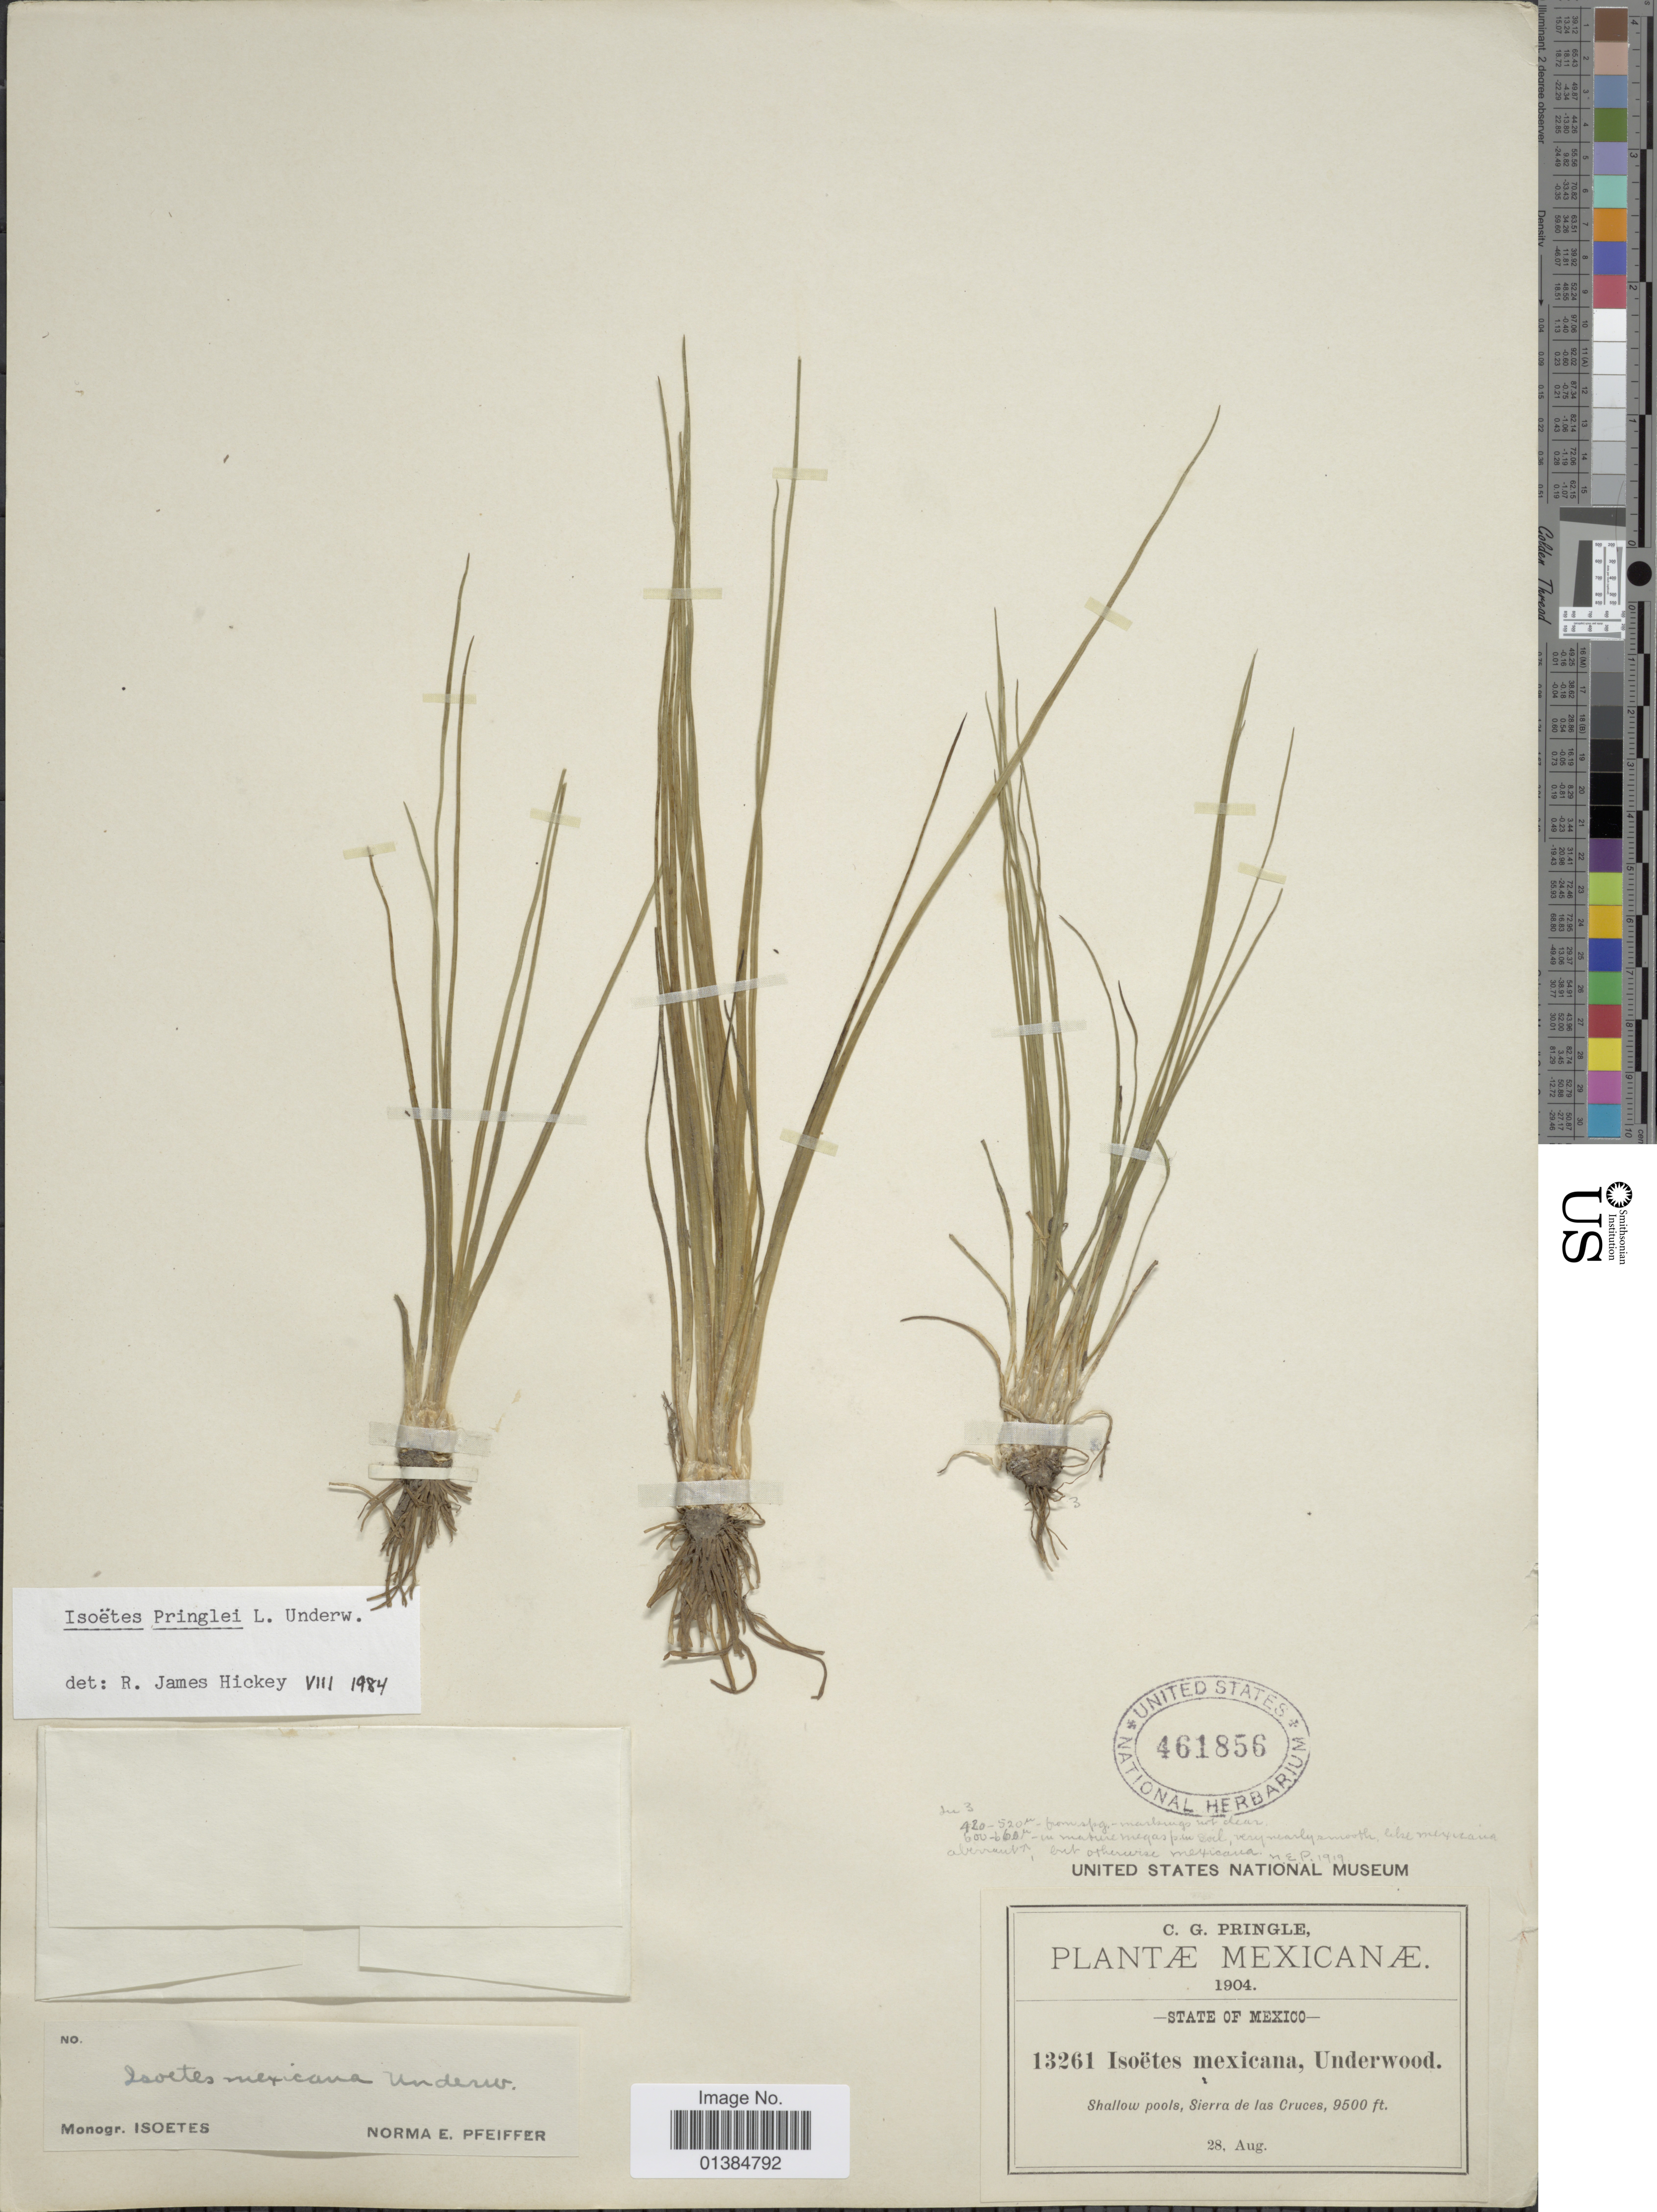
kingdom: Plantae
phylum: Tracheophyta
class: Lycopodiopsida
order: Isoetales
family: Isoetaceae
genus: Isoetes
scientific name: Isoetes pringlei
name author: Underw.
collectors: C. G. Pringle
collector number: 13261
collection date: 1904-08-28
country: Mexico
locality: Shallow pools, Sierra de las Cruces.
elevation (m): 2896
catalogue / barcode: US 461856